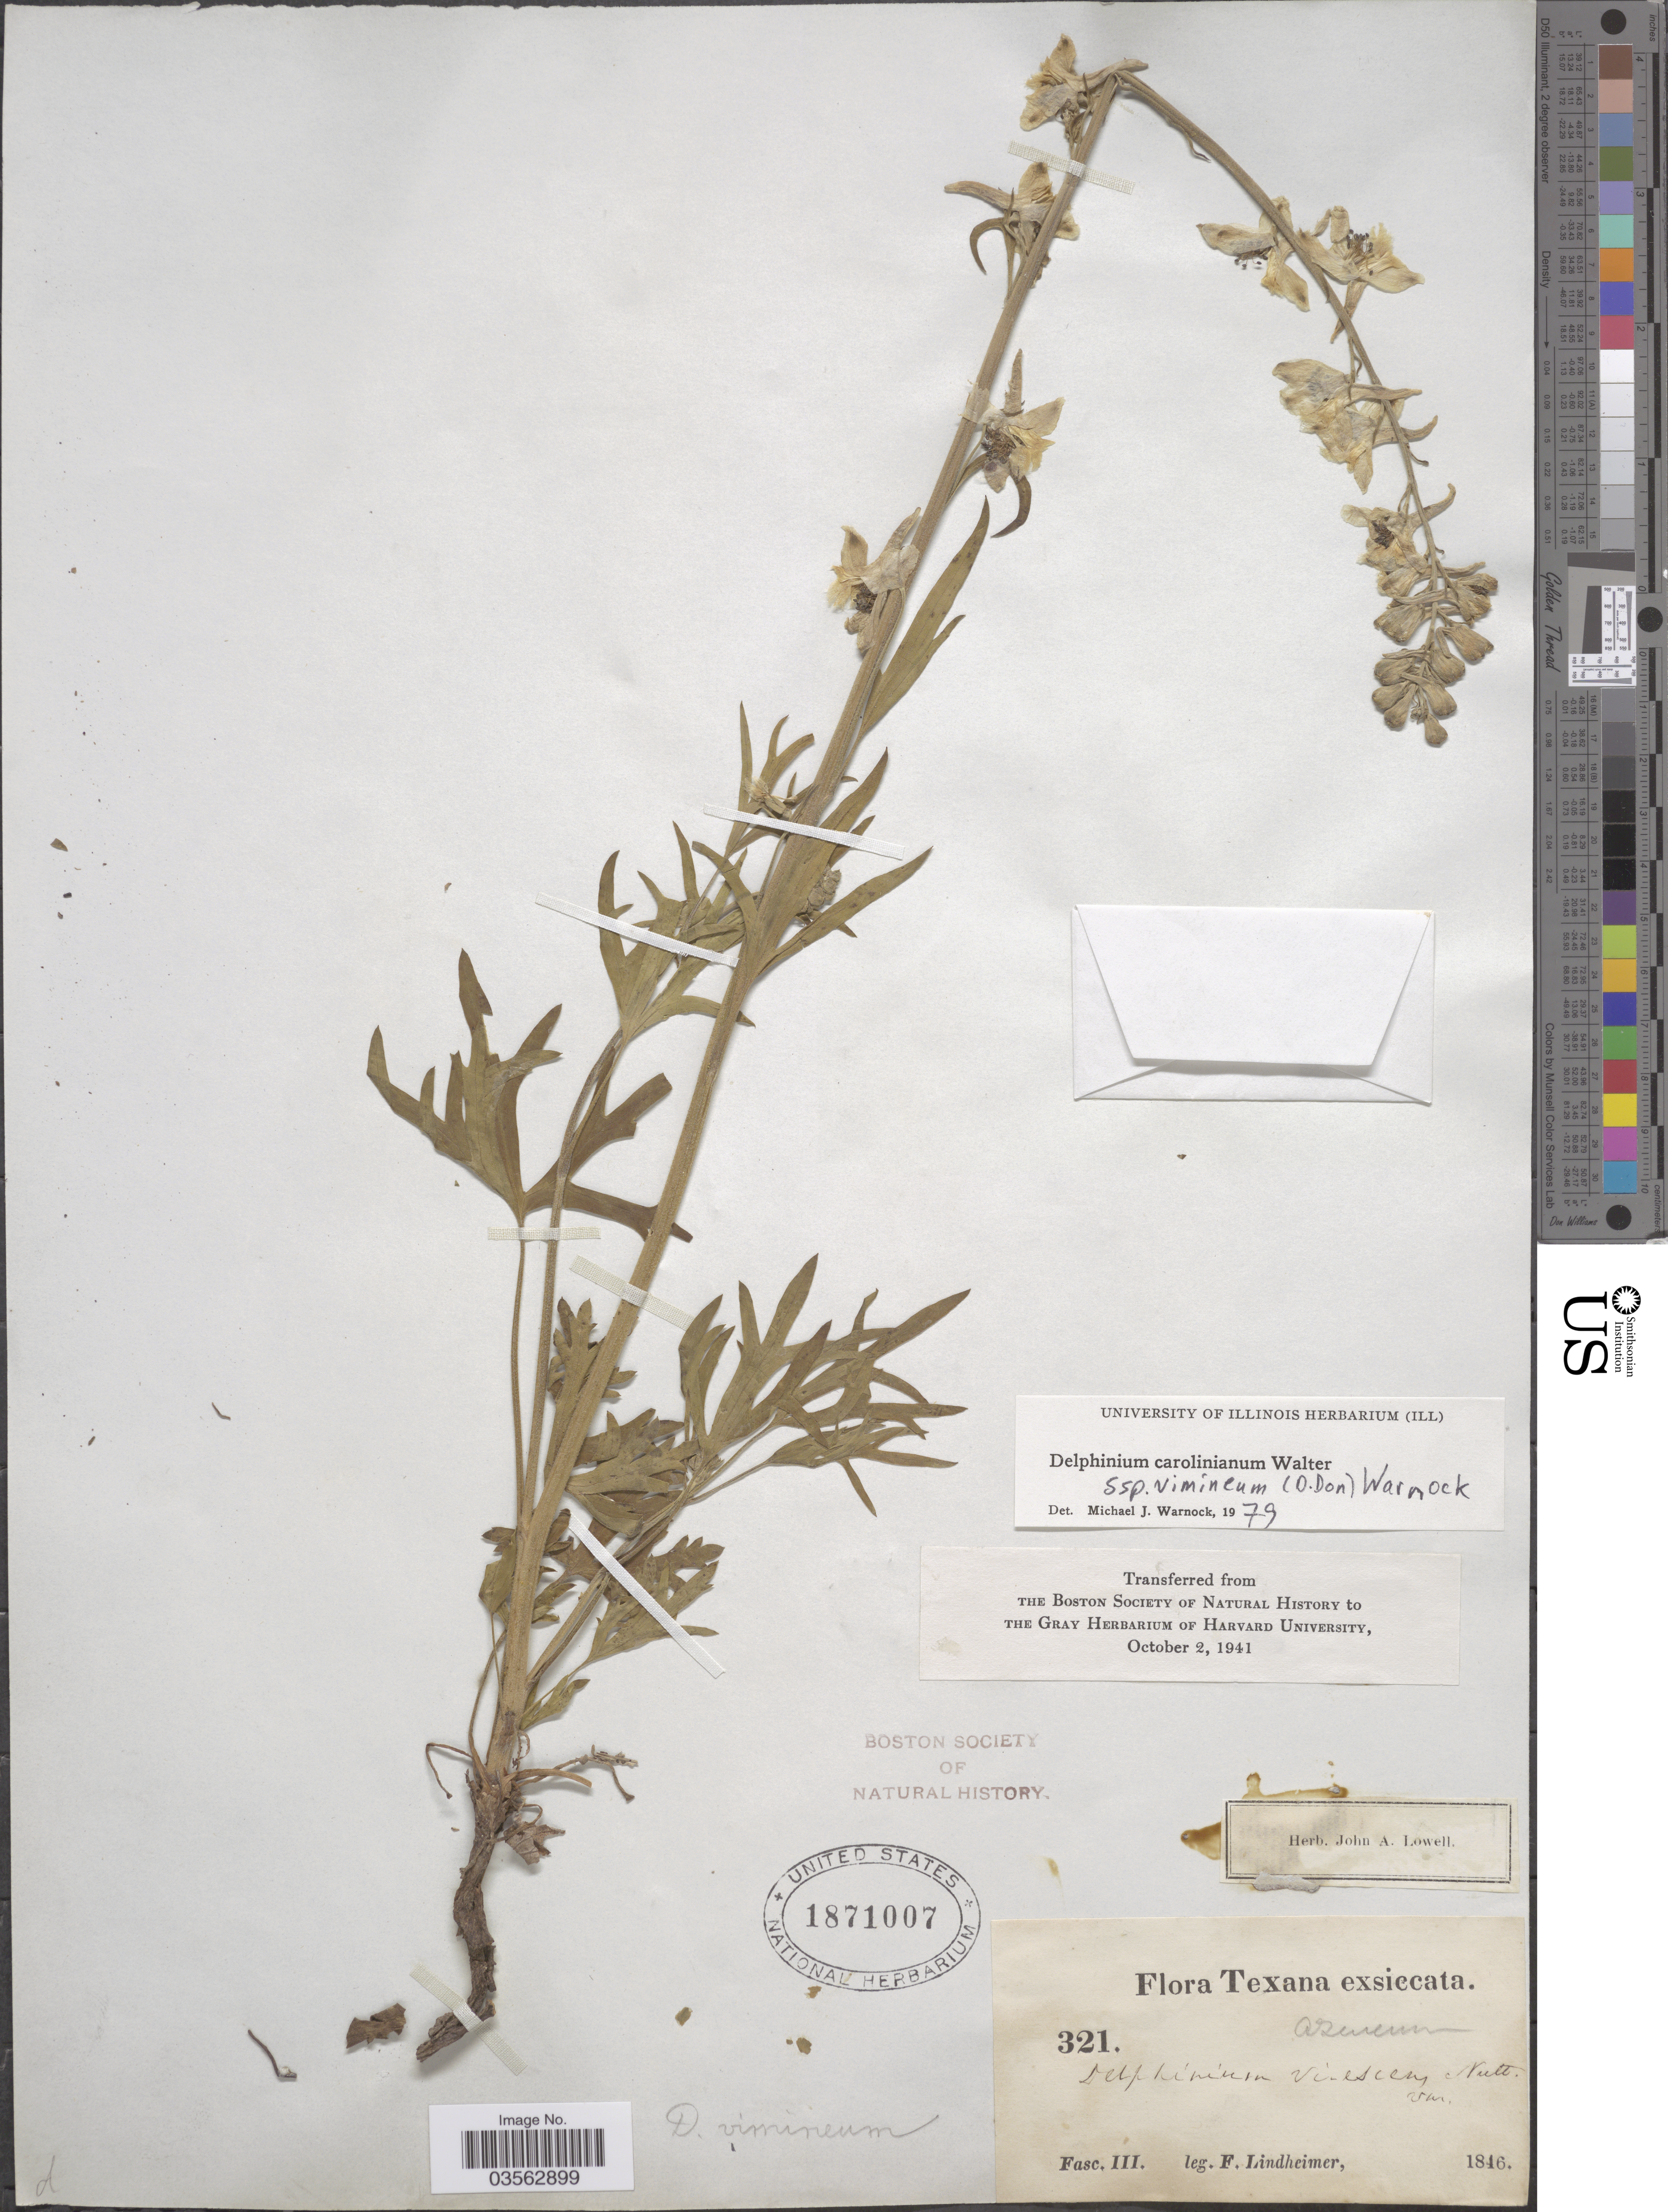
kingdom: Plantae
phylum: Tracheophyta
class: Magnoliopsida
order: Ranunculales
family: Ranunculaceae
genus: Delphinium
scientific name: Delphinium carolinianum subsp. vimineum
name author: Walter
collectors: F. Lindheimer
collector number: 321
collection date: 1846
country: United States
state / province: Texas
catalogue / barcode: US 1871007